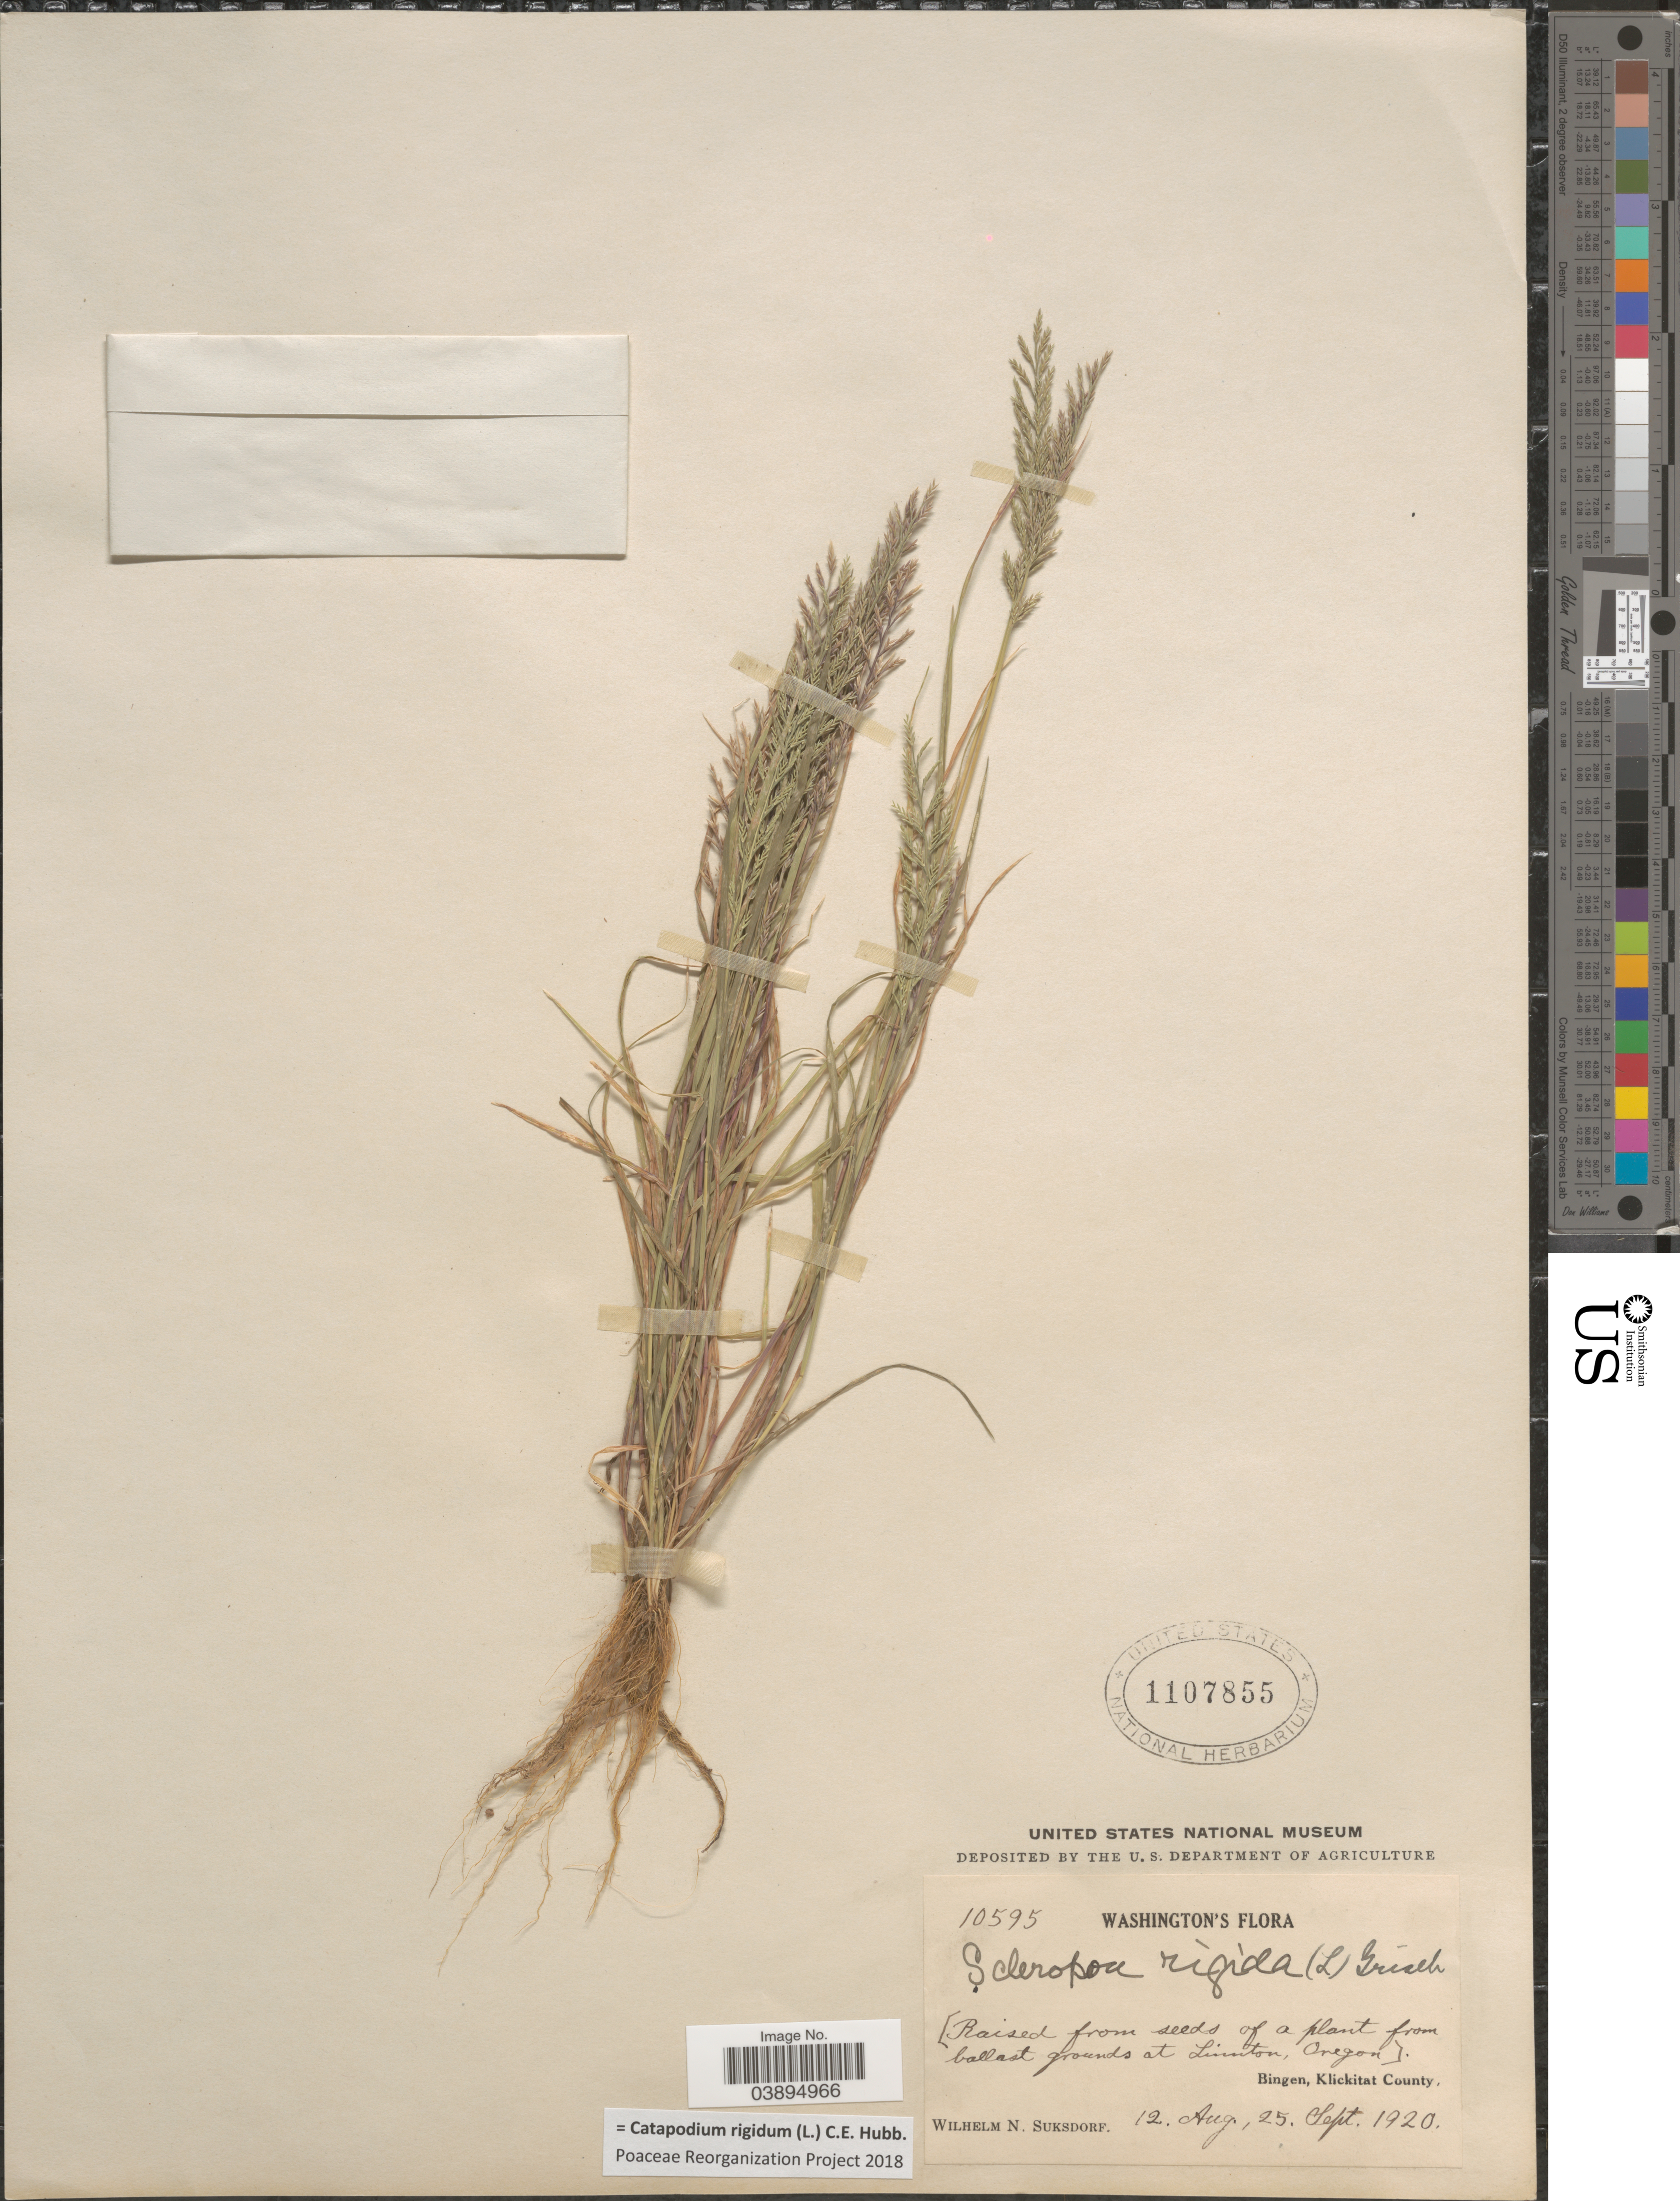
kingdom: Plantae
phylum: Tracheophyta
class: Liliopsida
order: Poales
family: Poaceae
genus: Catapodium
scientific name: Catapodium rigidum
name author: (L.) C.E. Hubb.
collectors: W. N. Suksdorf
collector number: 10595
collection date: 1920-08-12/1920-09-25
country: United States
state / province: Washington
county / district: Klickitat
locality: Bingen, Klickitat County.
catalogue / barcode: US 1107855